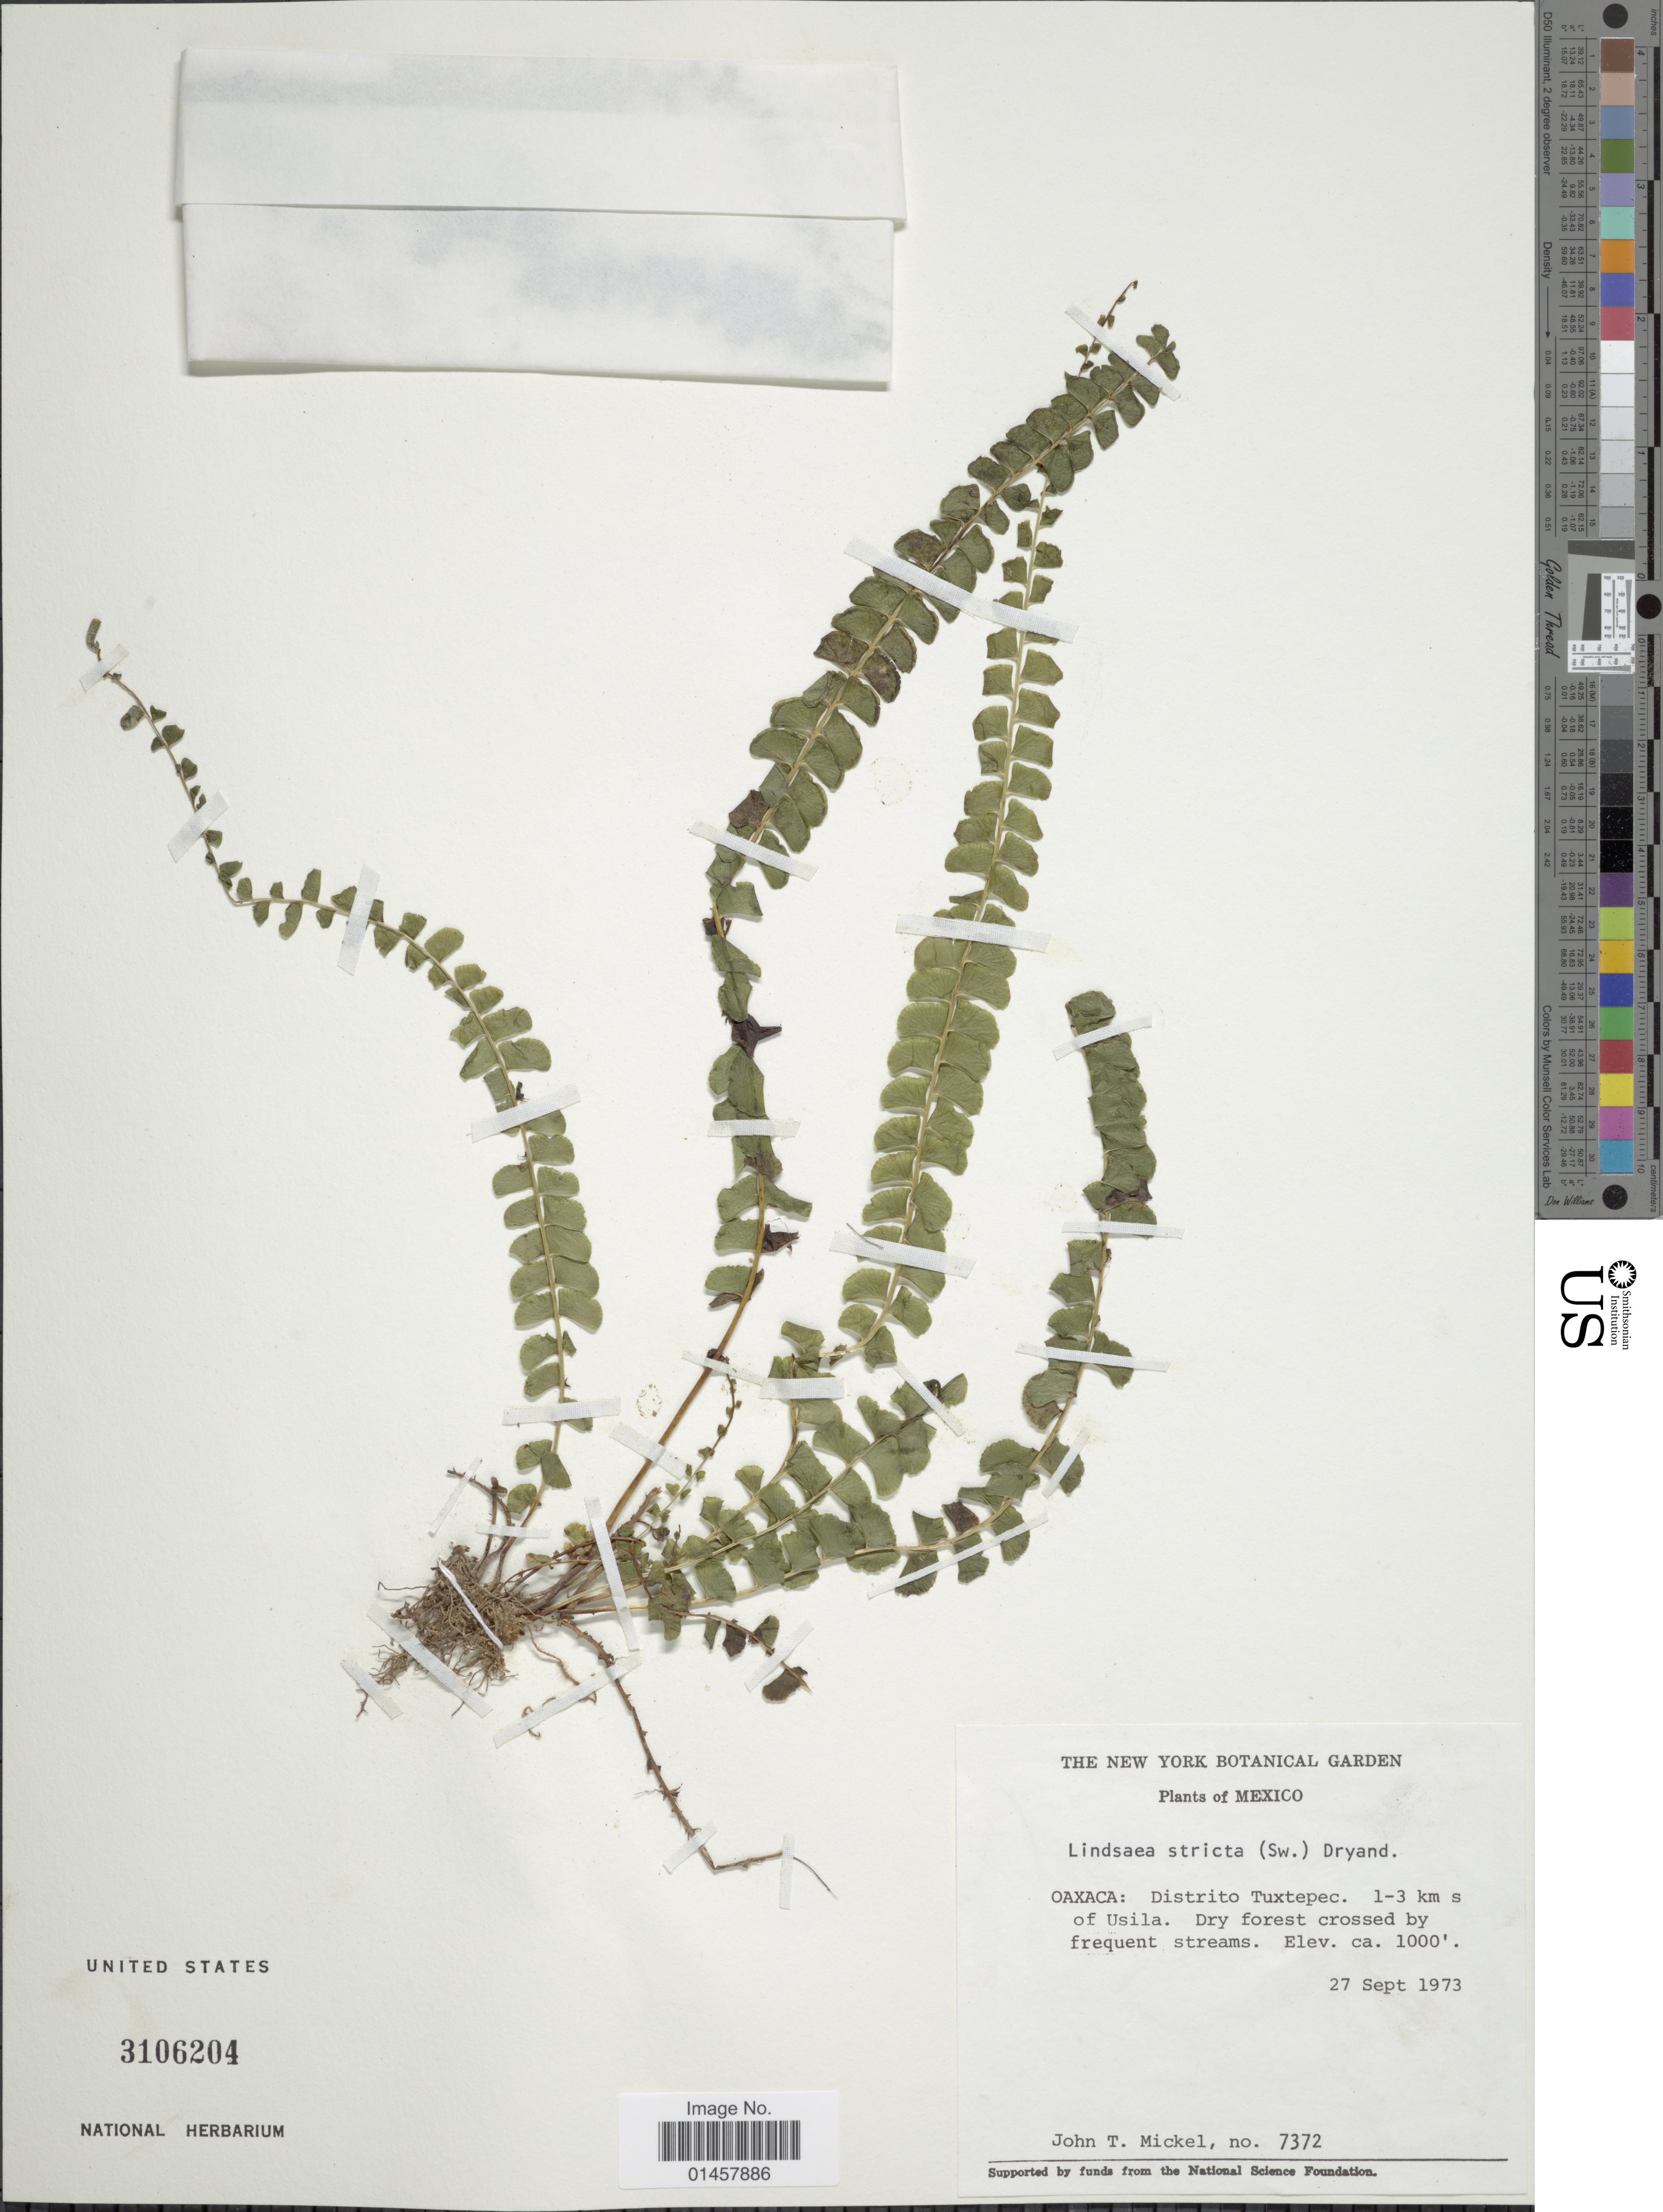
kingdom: Plantae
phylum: Tracheophyta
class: Polypodiopsida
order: Polypodiales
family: Lindsaeaceae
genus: Lindsaea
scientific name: Lindsaea stricta f. stricta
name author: (Sw.) Dryand.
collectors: J. T. Mickel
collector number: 7372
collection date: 1973-09-27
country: Mexico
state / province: Oaxaca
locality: Oaxaca: Distrito Tuxtupec, 1-3km s of Usila, Dry forest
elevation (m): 305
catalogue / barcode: US 3106204